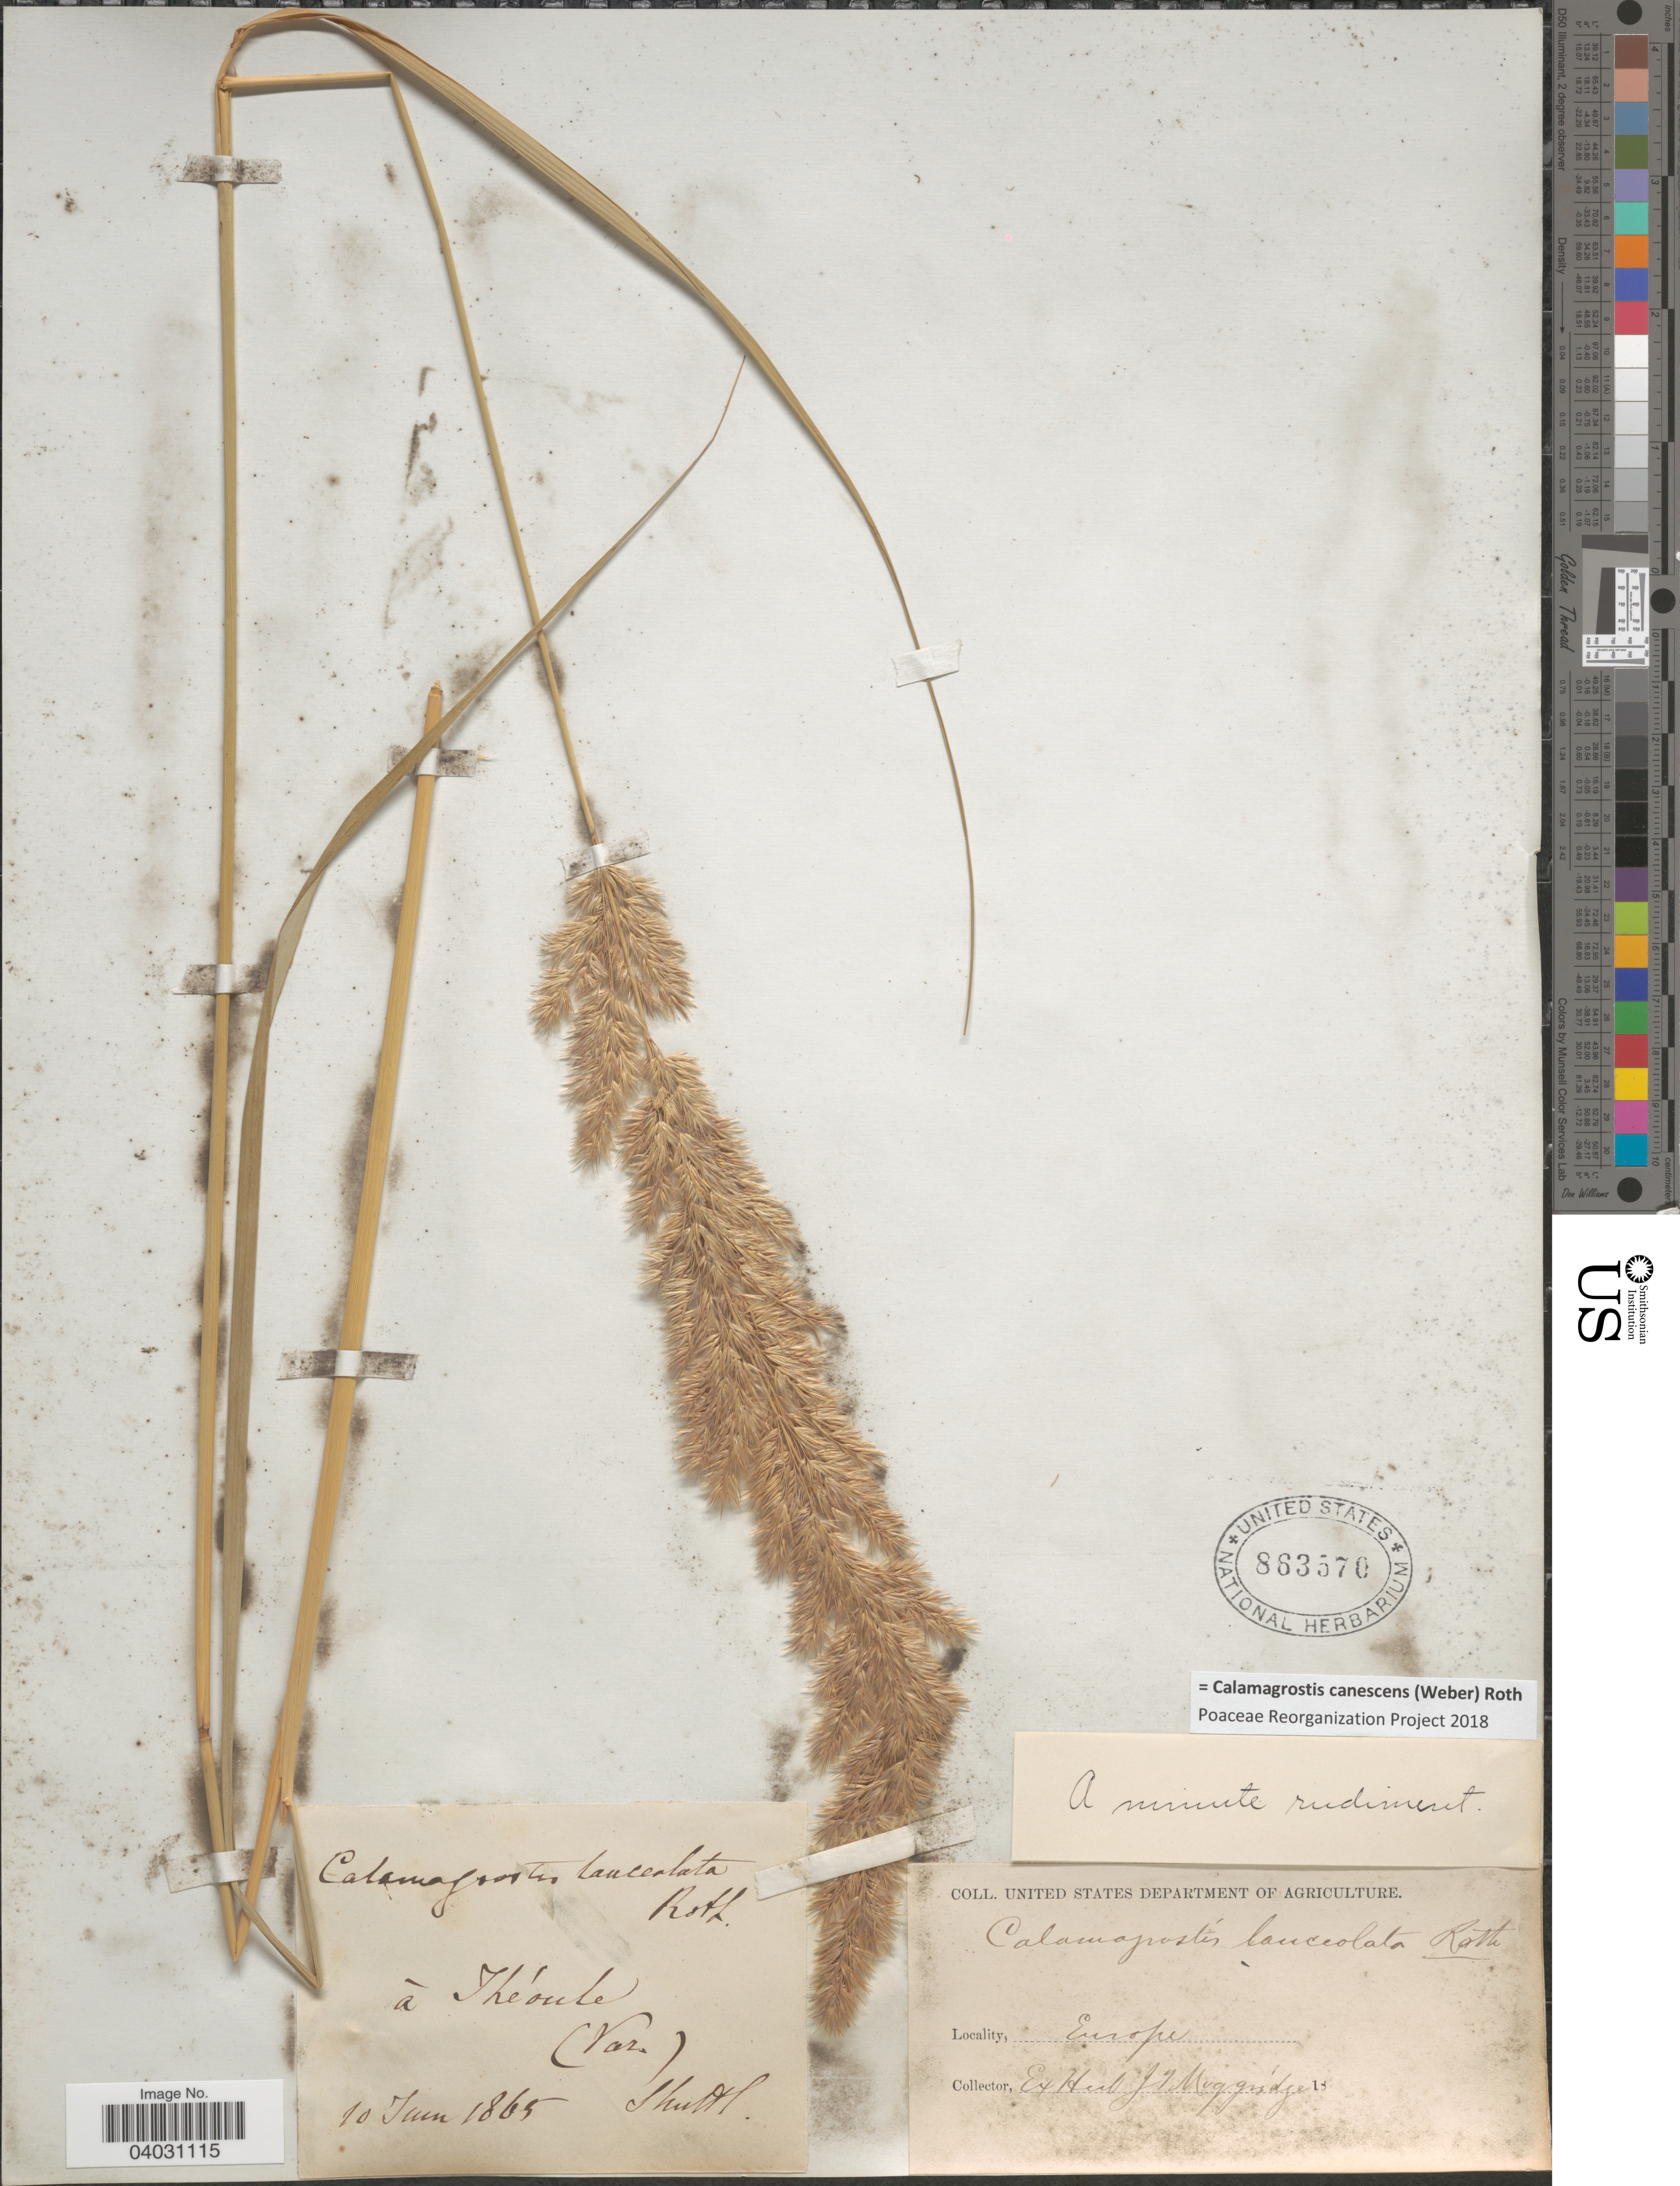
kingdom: Plantae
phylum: Tracheophyta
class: Liliopsida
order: Poales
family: Poaceae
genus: Calamagrostis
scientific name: Calamagrostis canescens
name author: (G.H. Weber) Roth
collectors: Shuttl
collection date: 1865-06-10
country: France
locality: Á Théoule. Europe.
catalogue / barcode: US 863570